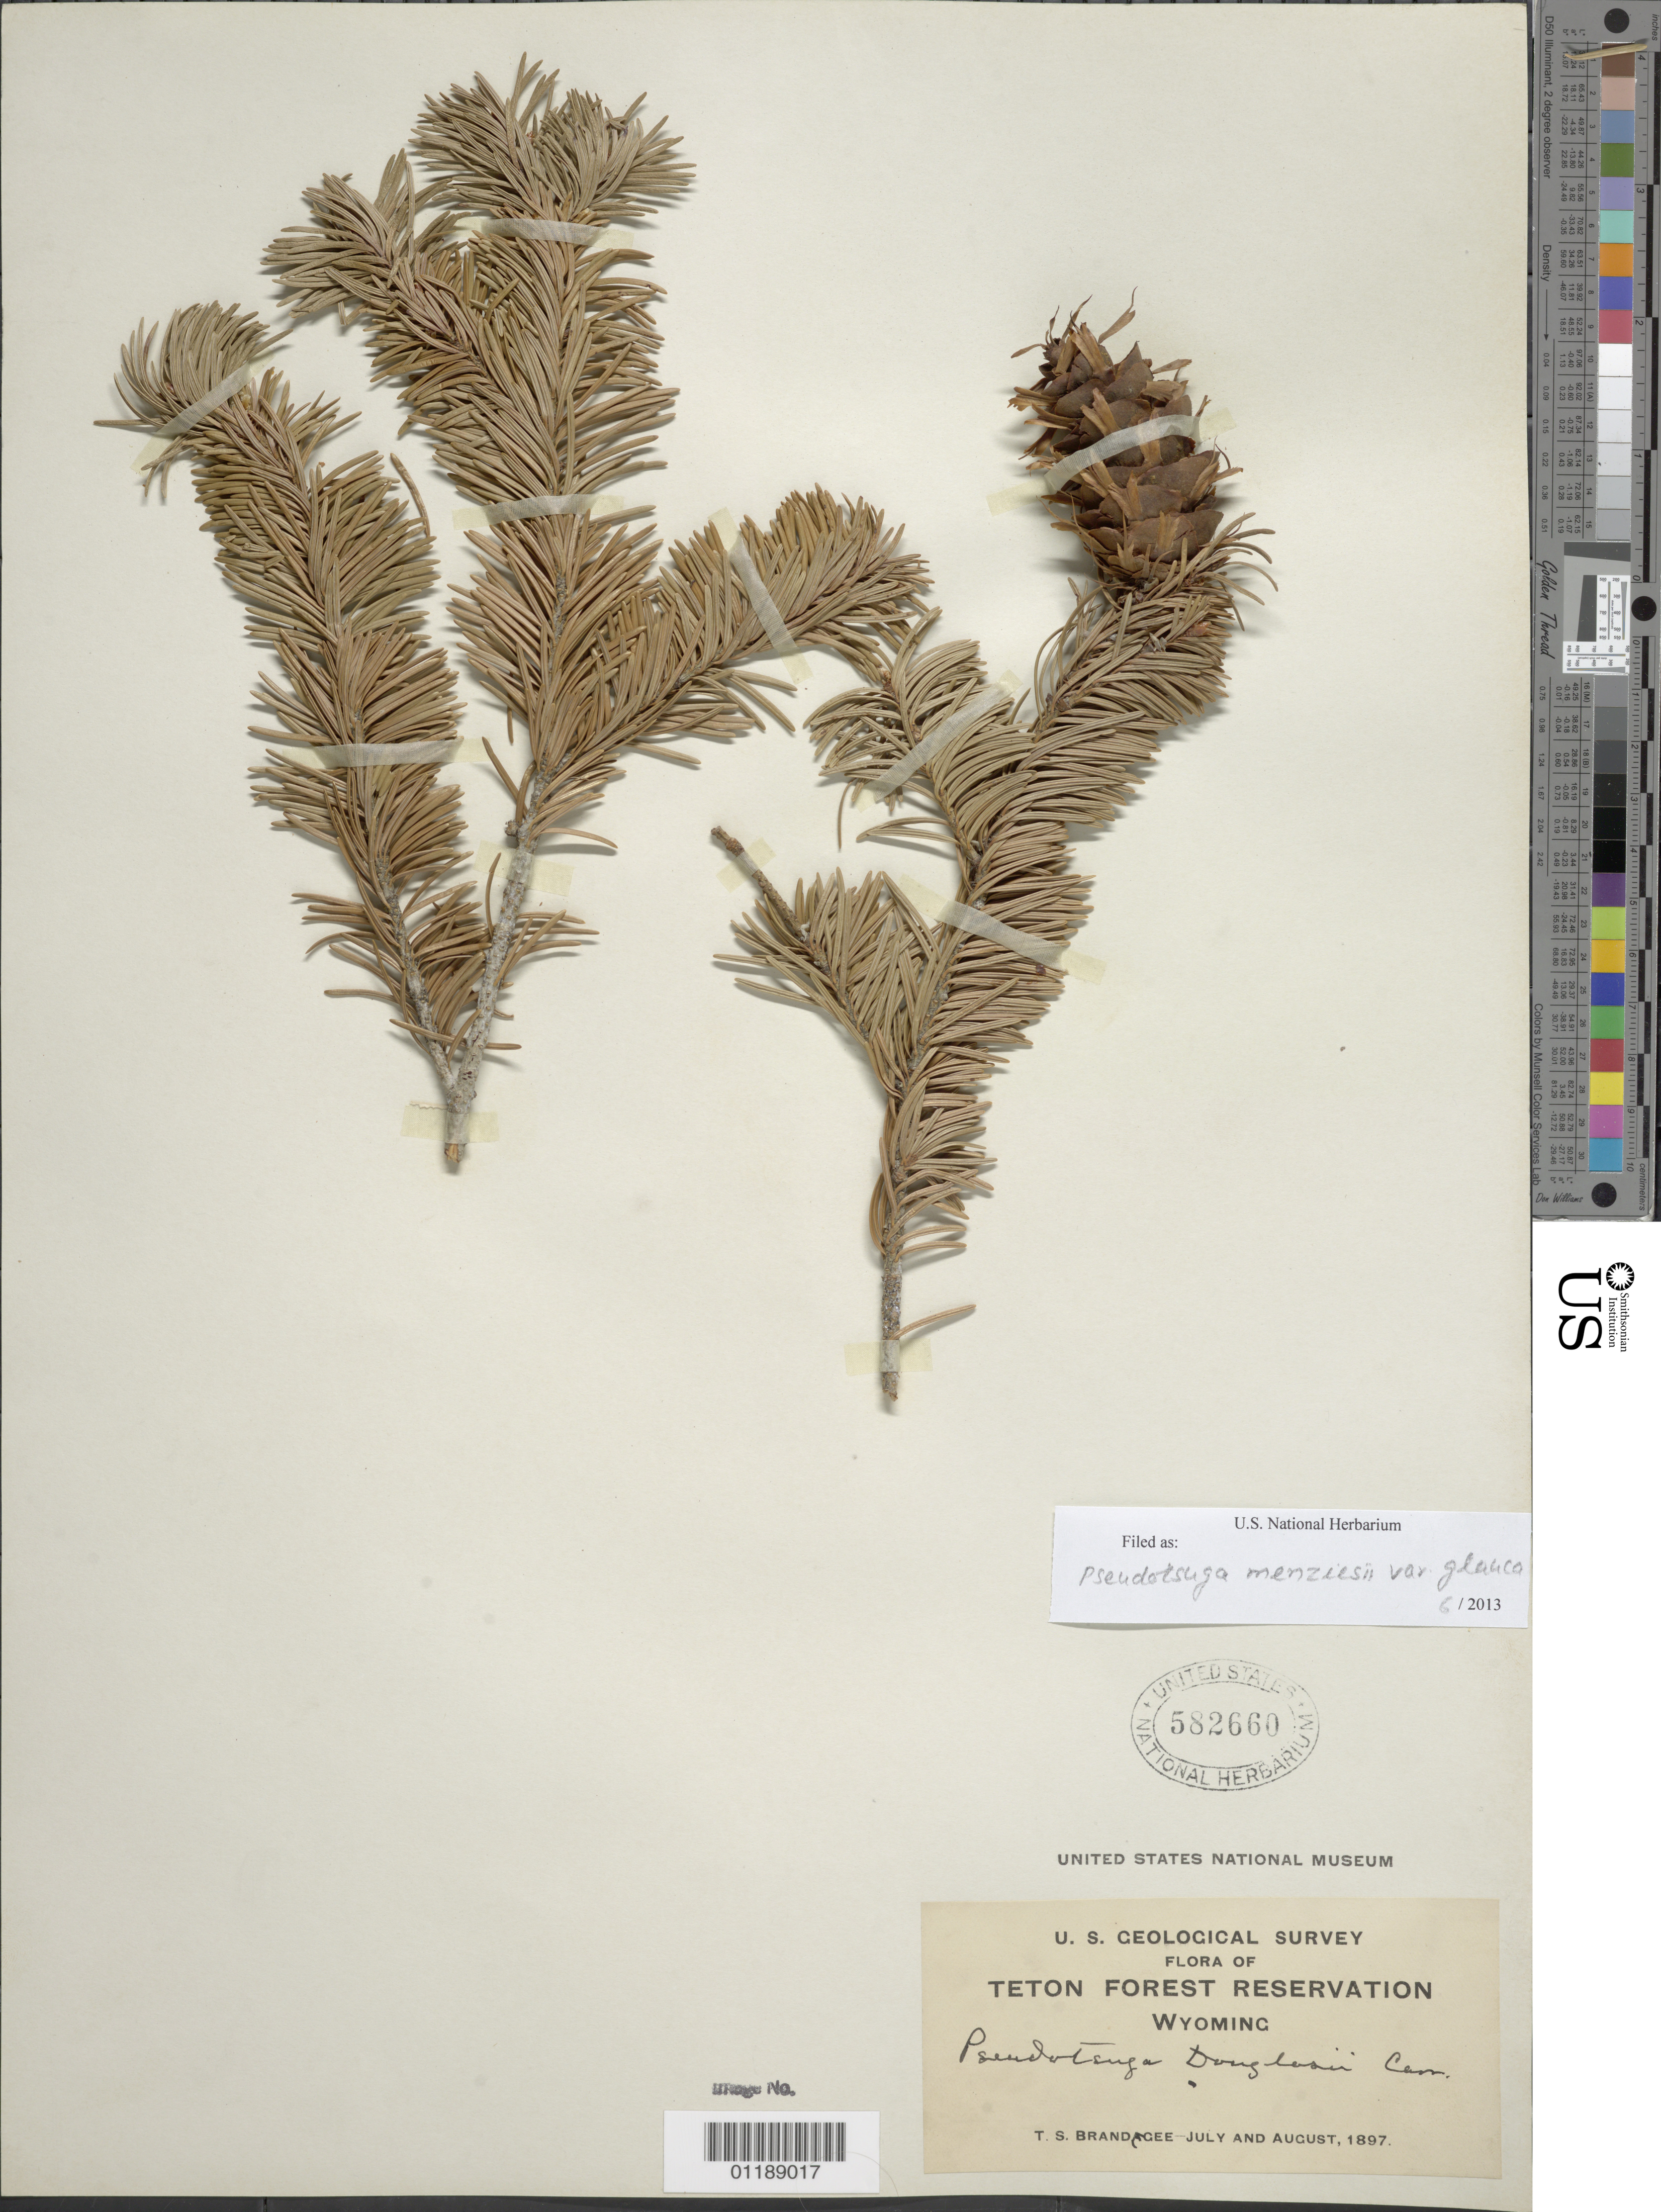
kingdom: Plantae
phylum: Tracheophyta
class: Pinopsida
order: Pinales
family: Pinaceae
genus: Pseudotsuga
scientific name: Pseudotsuga menziesii var. glauca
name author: (Beissn.) Franco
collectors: T. S. Brandegee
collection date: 1897-07/1897-08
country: United States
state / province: Wyoming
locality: Teton Forest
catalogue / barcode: US 582660